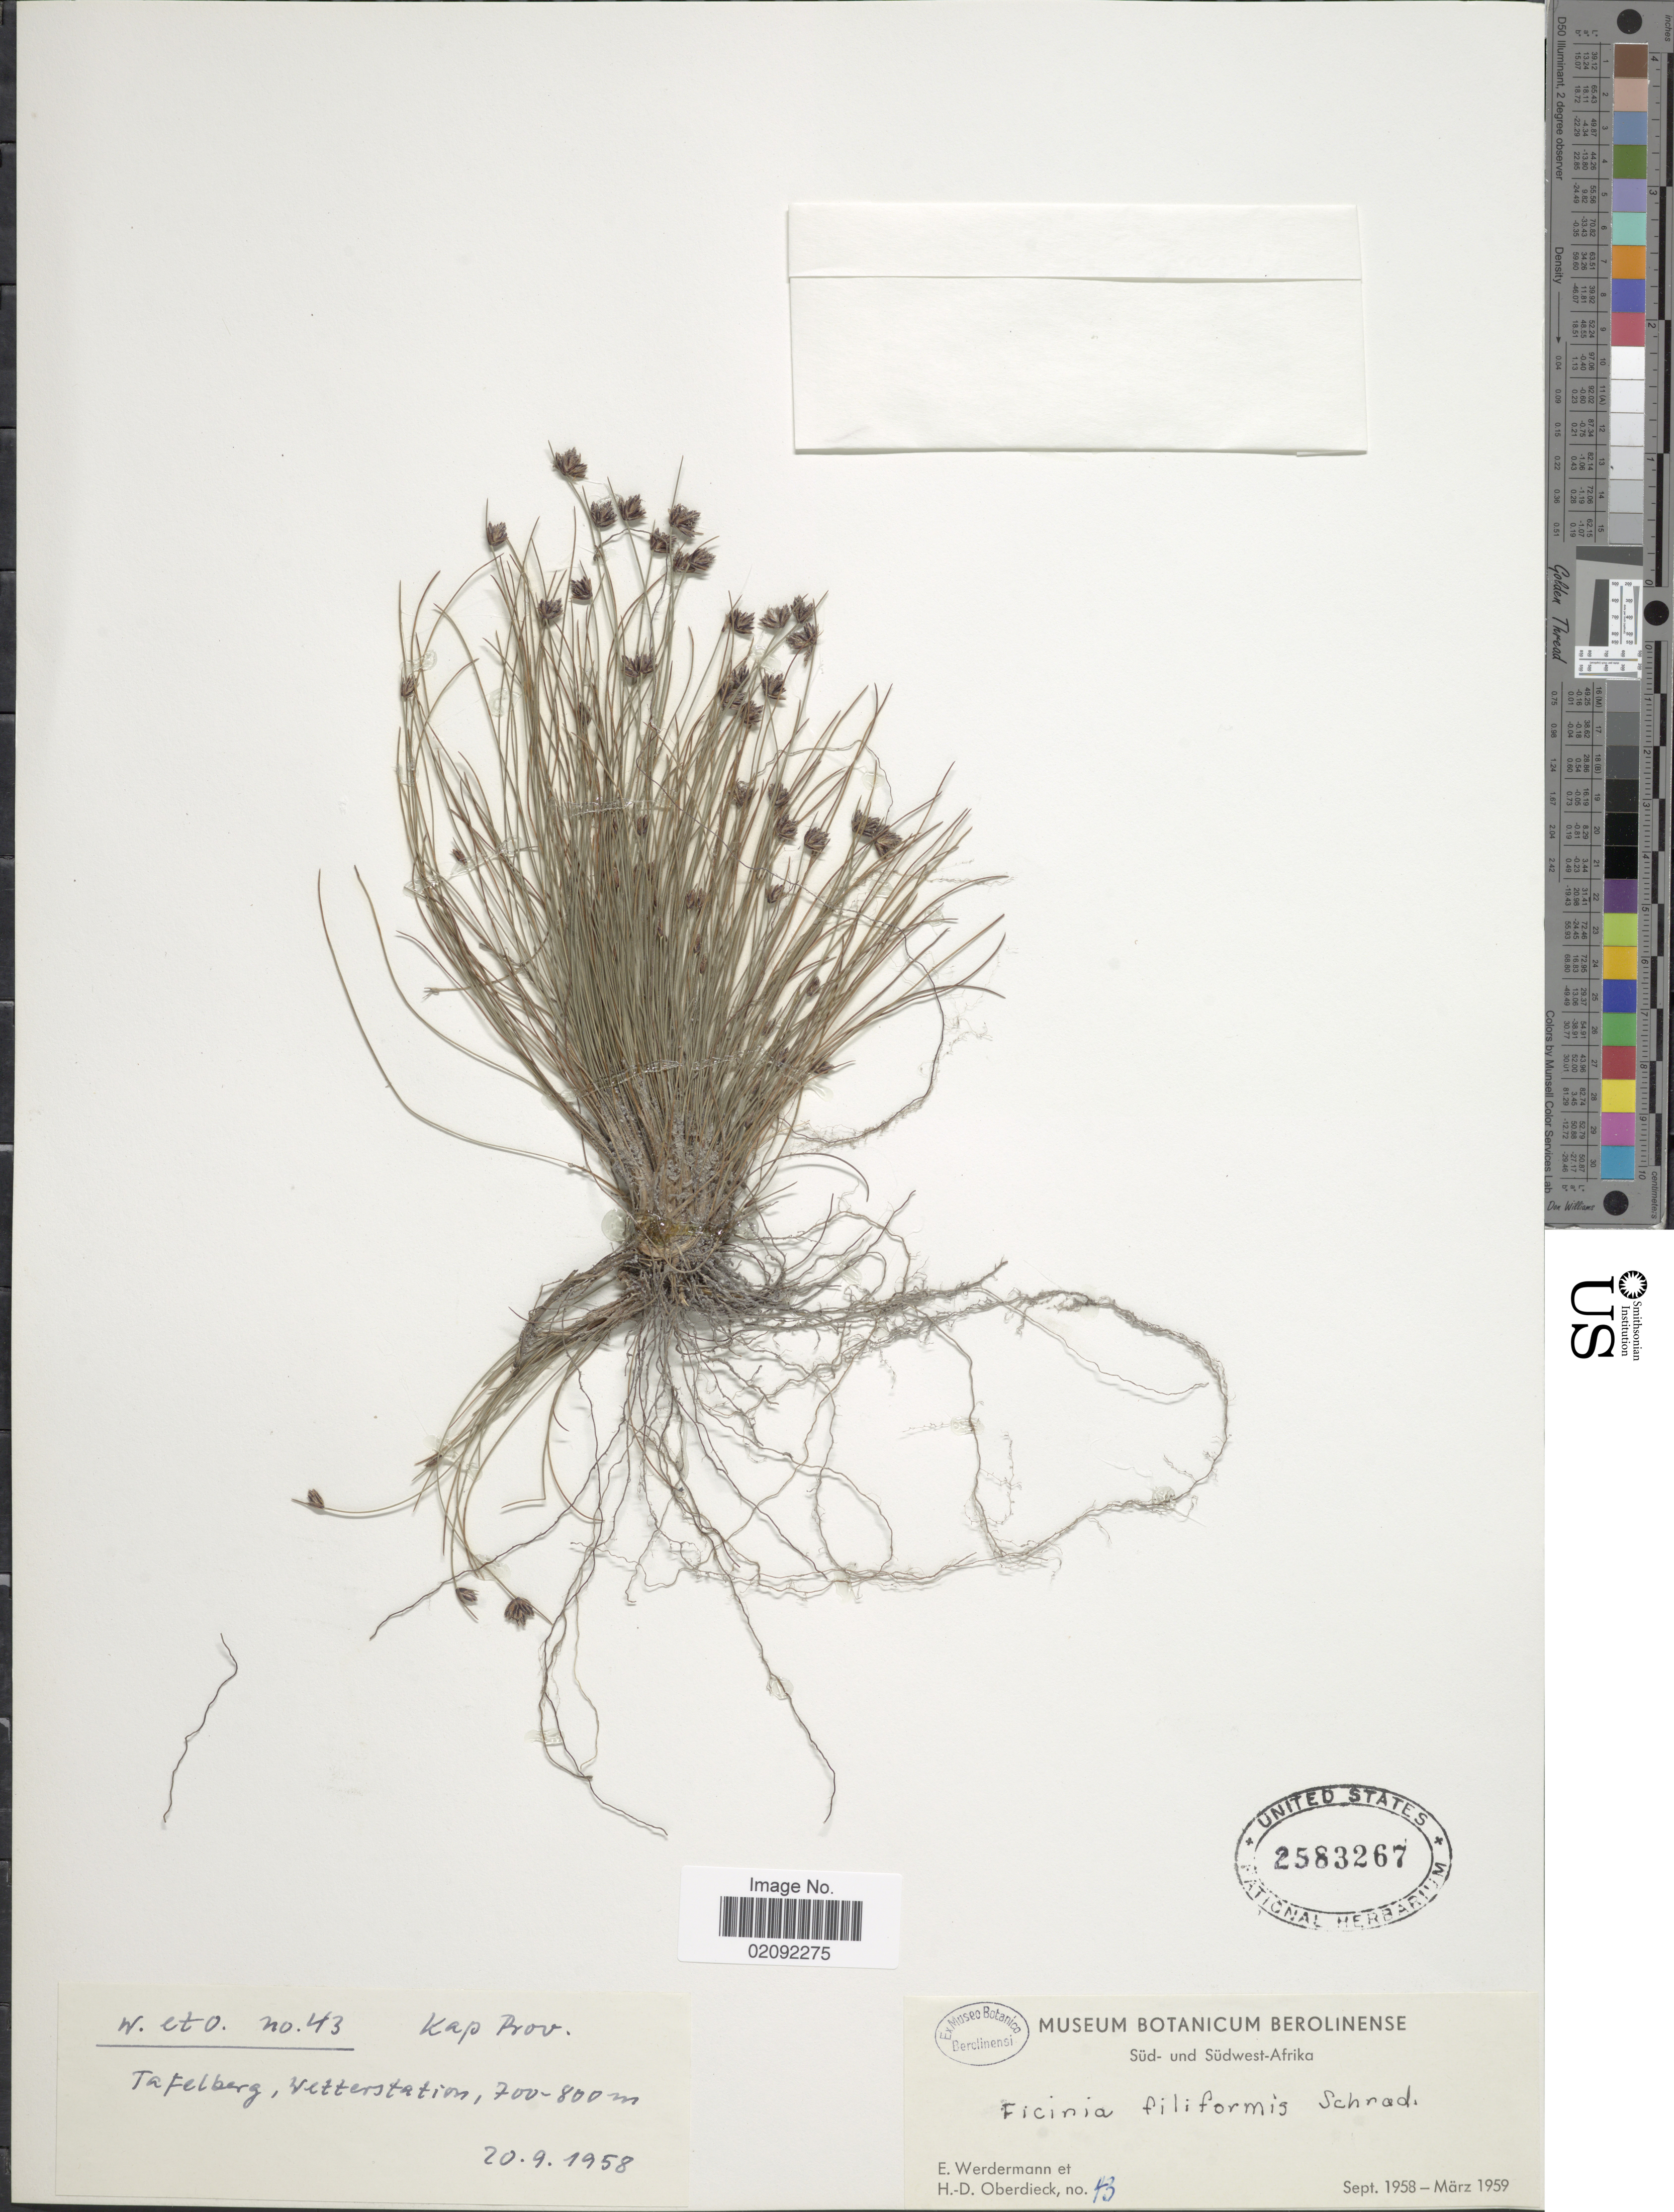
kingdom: Plantae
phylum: Tracheophyta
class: Liliopsida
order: Poales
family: Cyperaceae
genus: Ficinia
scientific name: Ficinia filiformis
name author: (Lam.) Schrad.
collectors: E. Werdermann & H. Oberdieck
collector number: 43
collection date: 1958-09-20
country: South Africa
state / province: Western Cape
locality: Kap Prov. Tafelberg, Wetterstation, Süd- und Südwest-Afrika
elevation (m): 700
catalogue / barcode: US 2583267